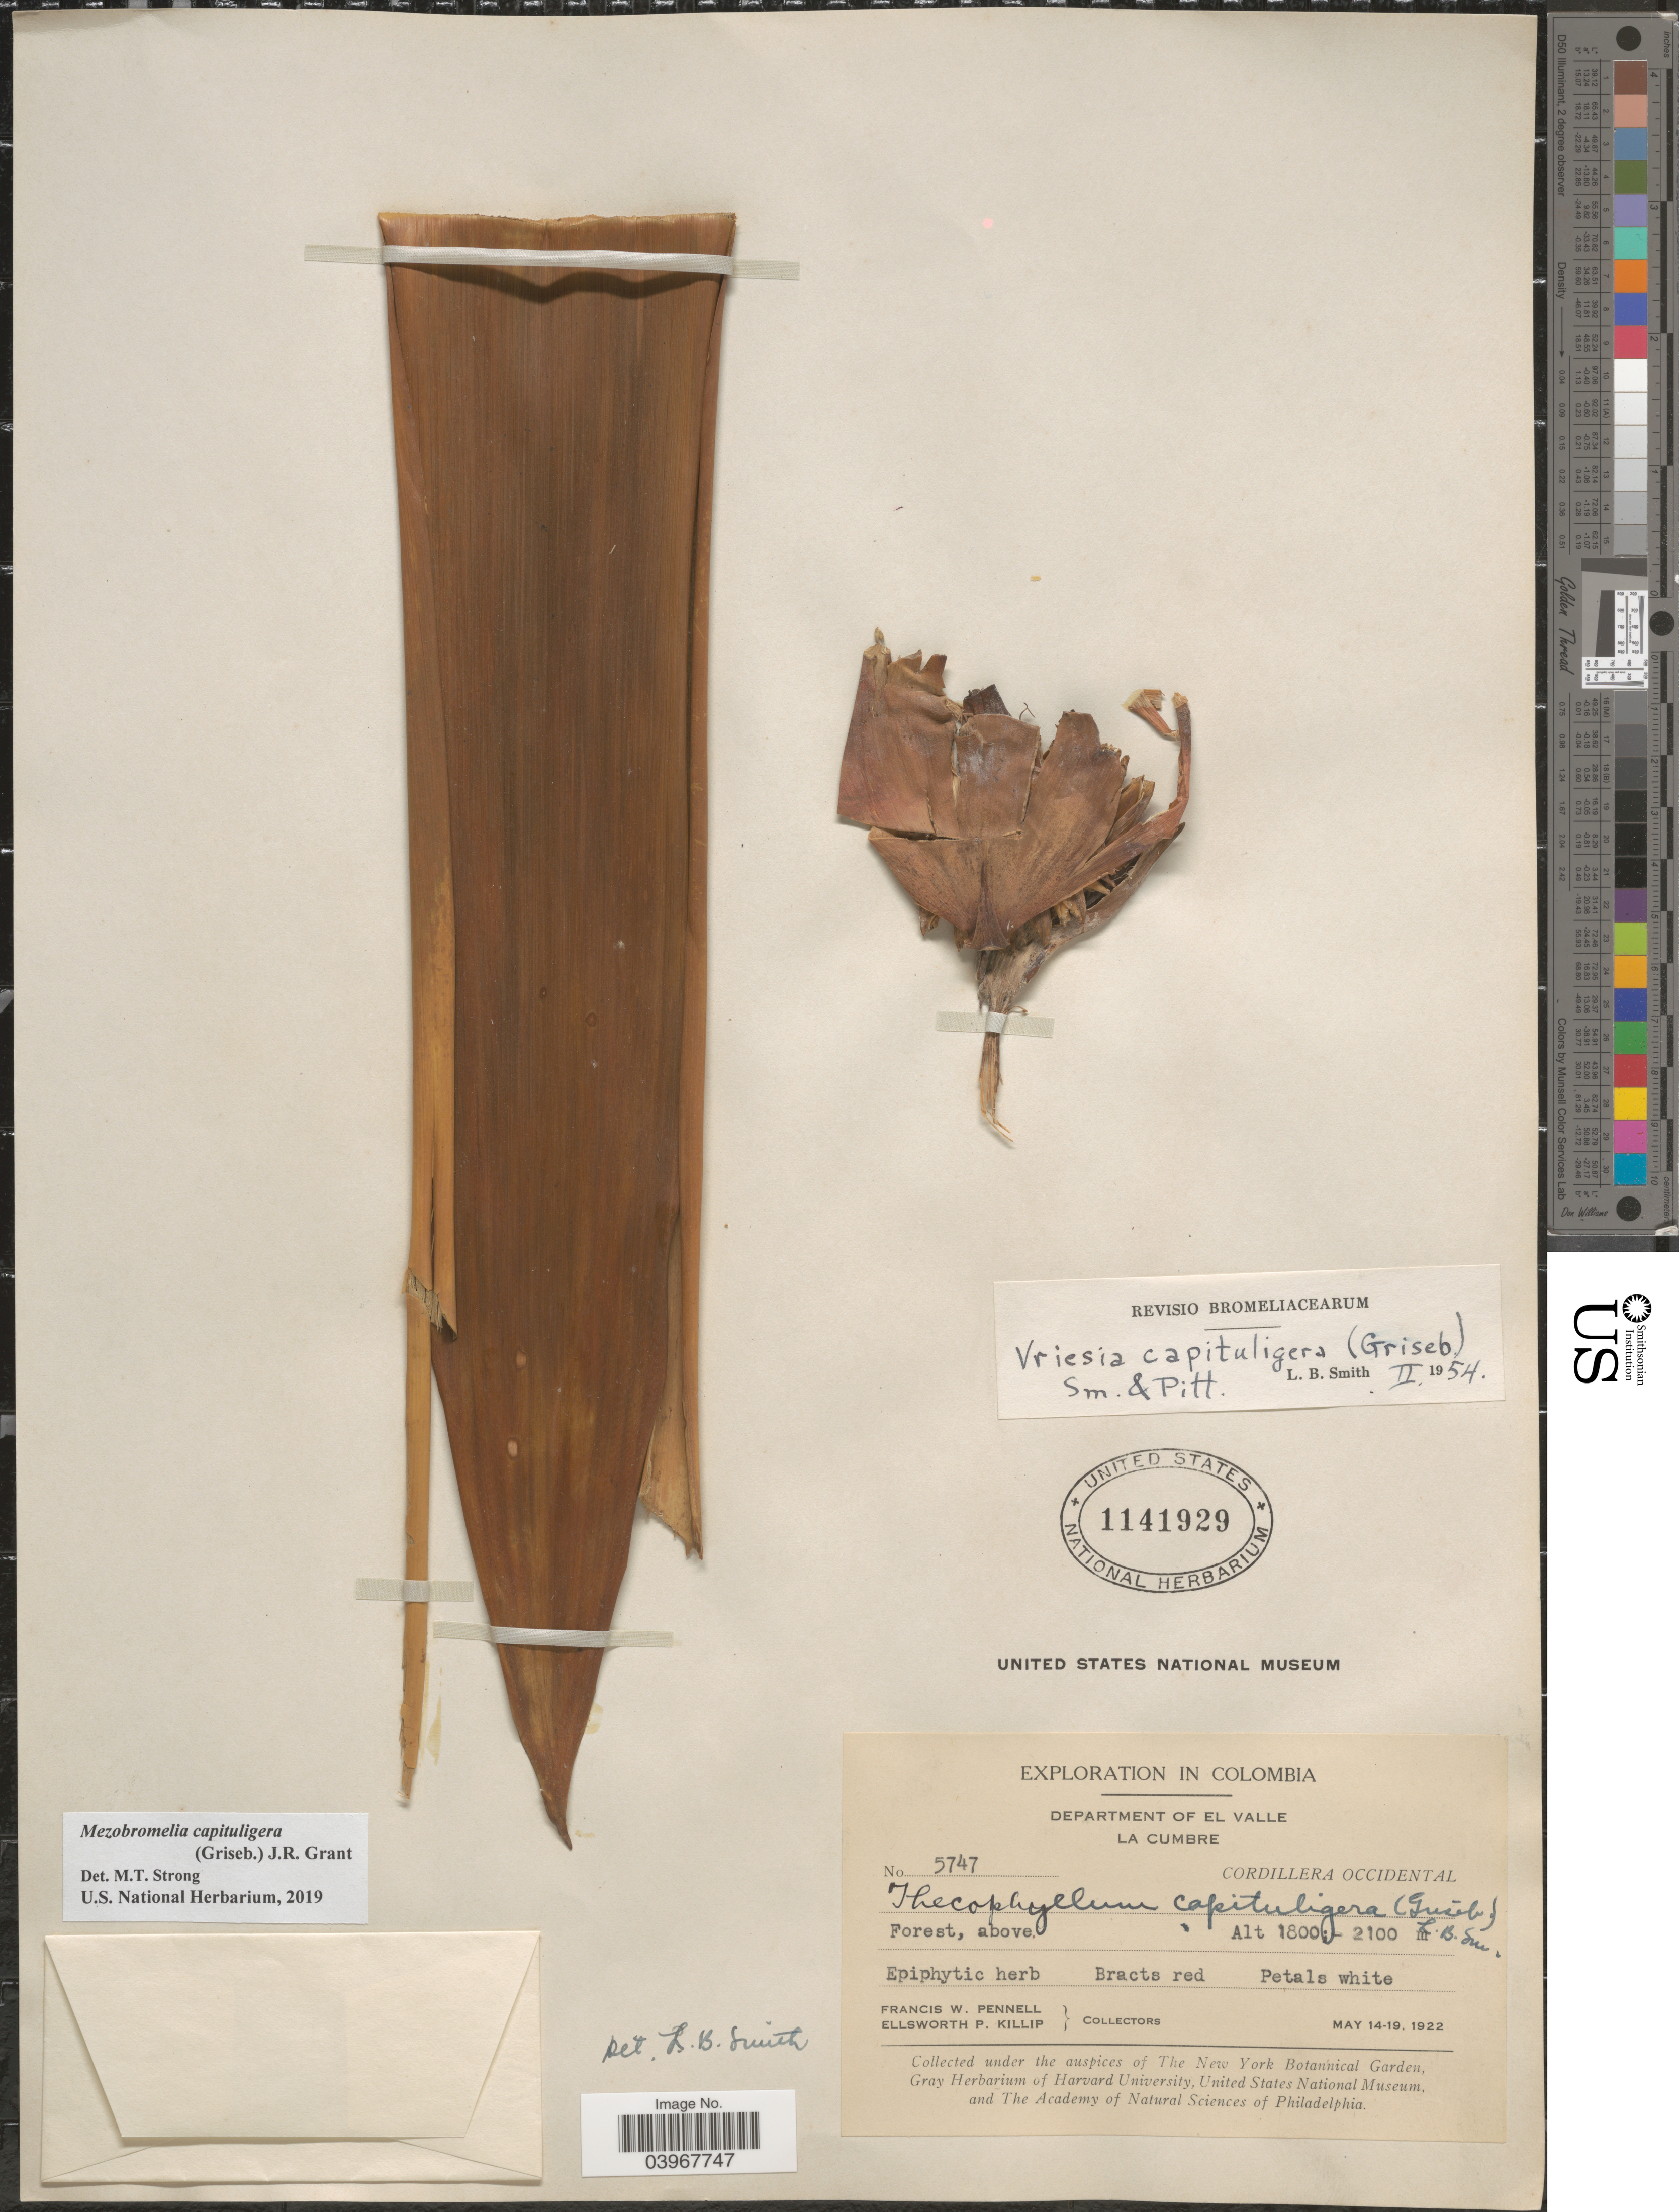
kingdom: Plantae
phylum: Tracheophyta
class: Liliopsida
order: Poales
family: Bromeliaceae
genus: Mezobromelia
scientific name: Mezobromelia capituligera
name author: (Griseb.) J.R. Grant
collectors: F. W. Pennell & E. P. Killip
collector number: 5747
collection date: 1922-05-14/1922-05-19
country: Colombia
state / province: Valle del Cauca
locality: Department of El Valle. La Cumbre. Cordillera Occidental.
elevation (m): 1800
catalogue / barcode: US 1141929